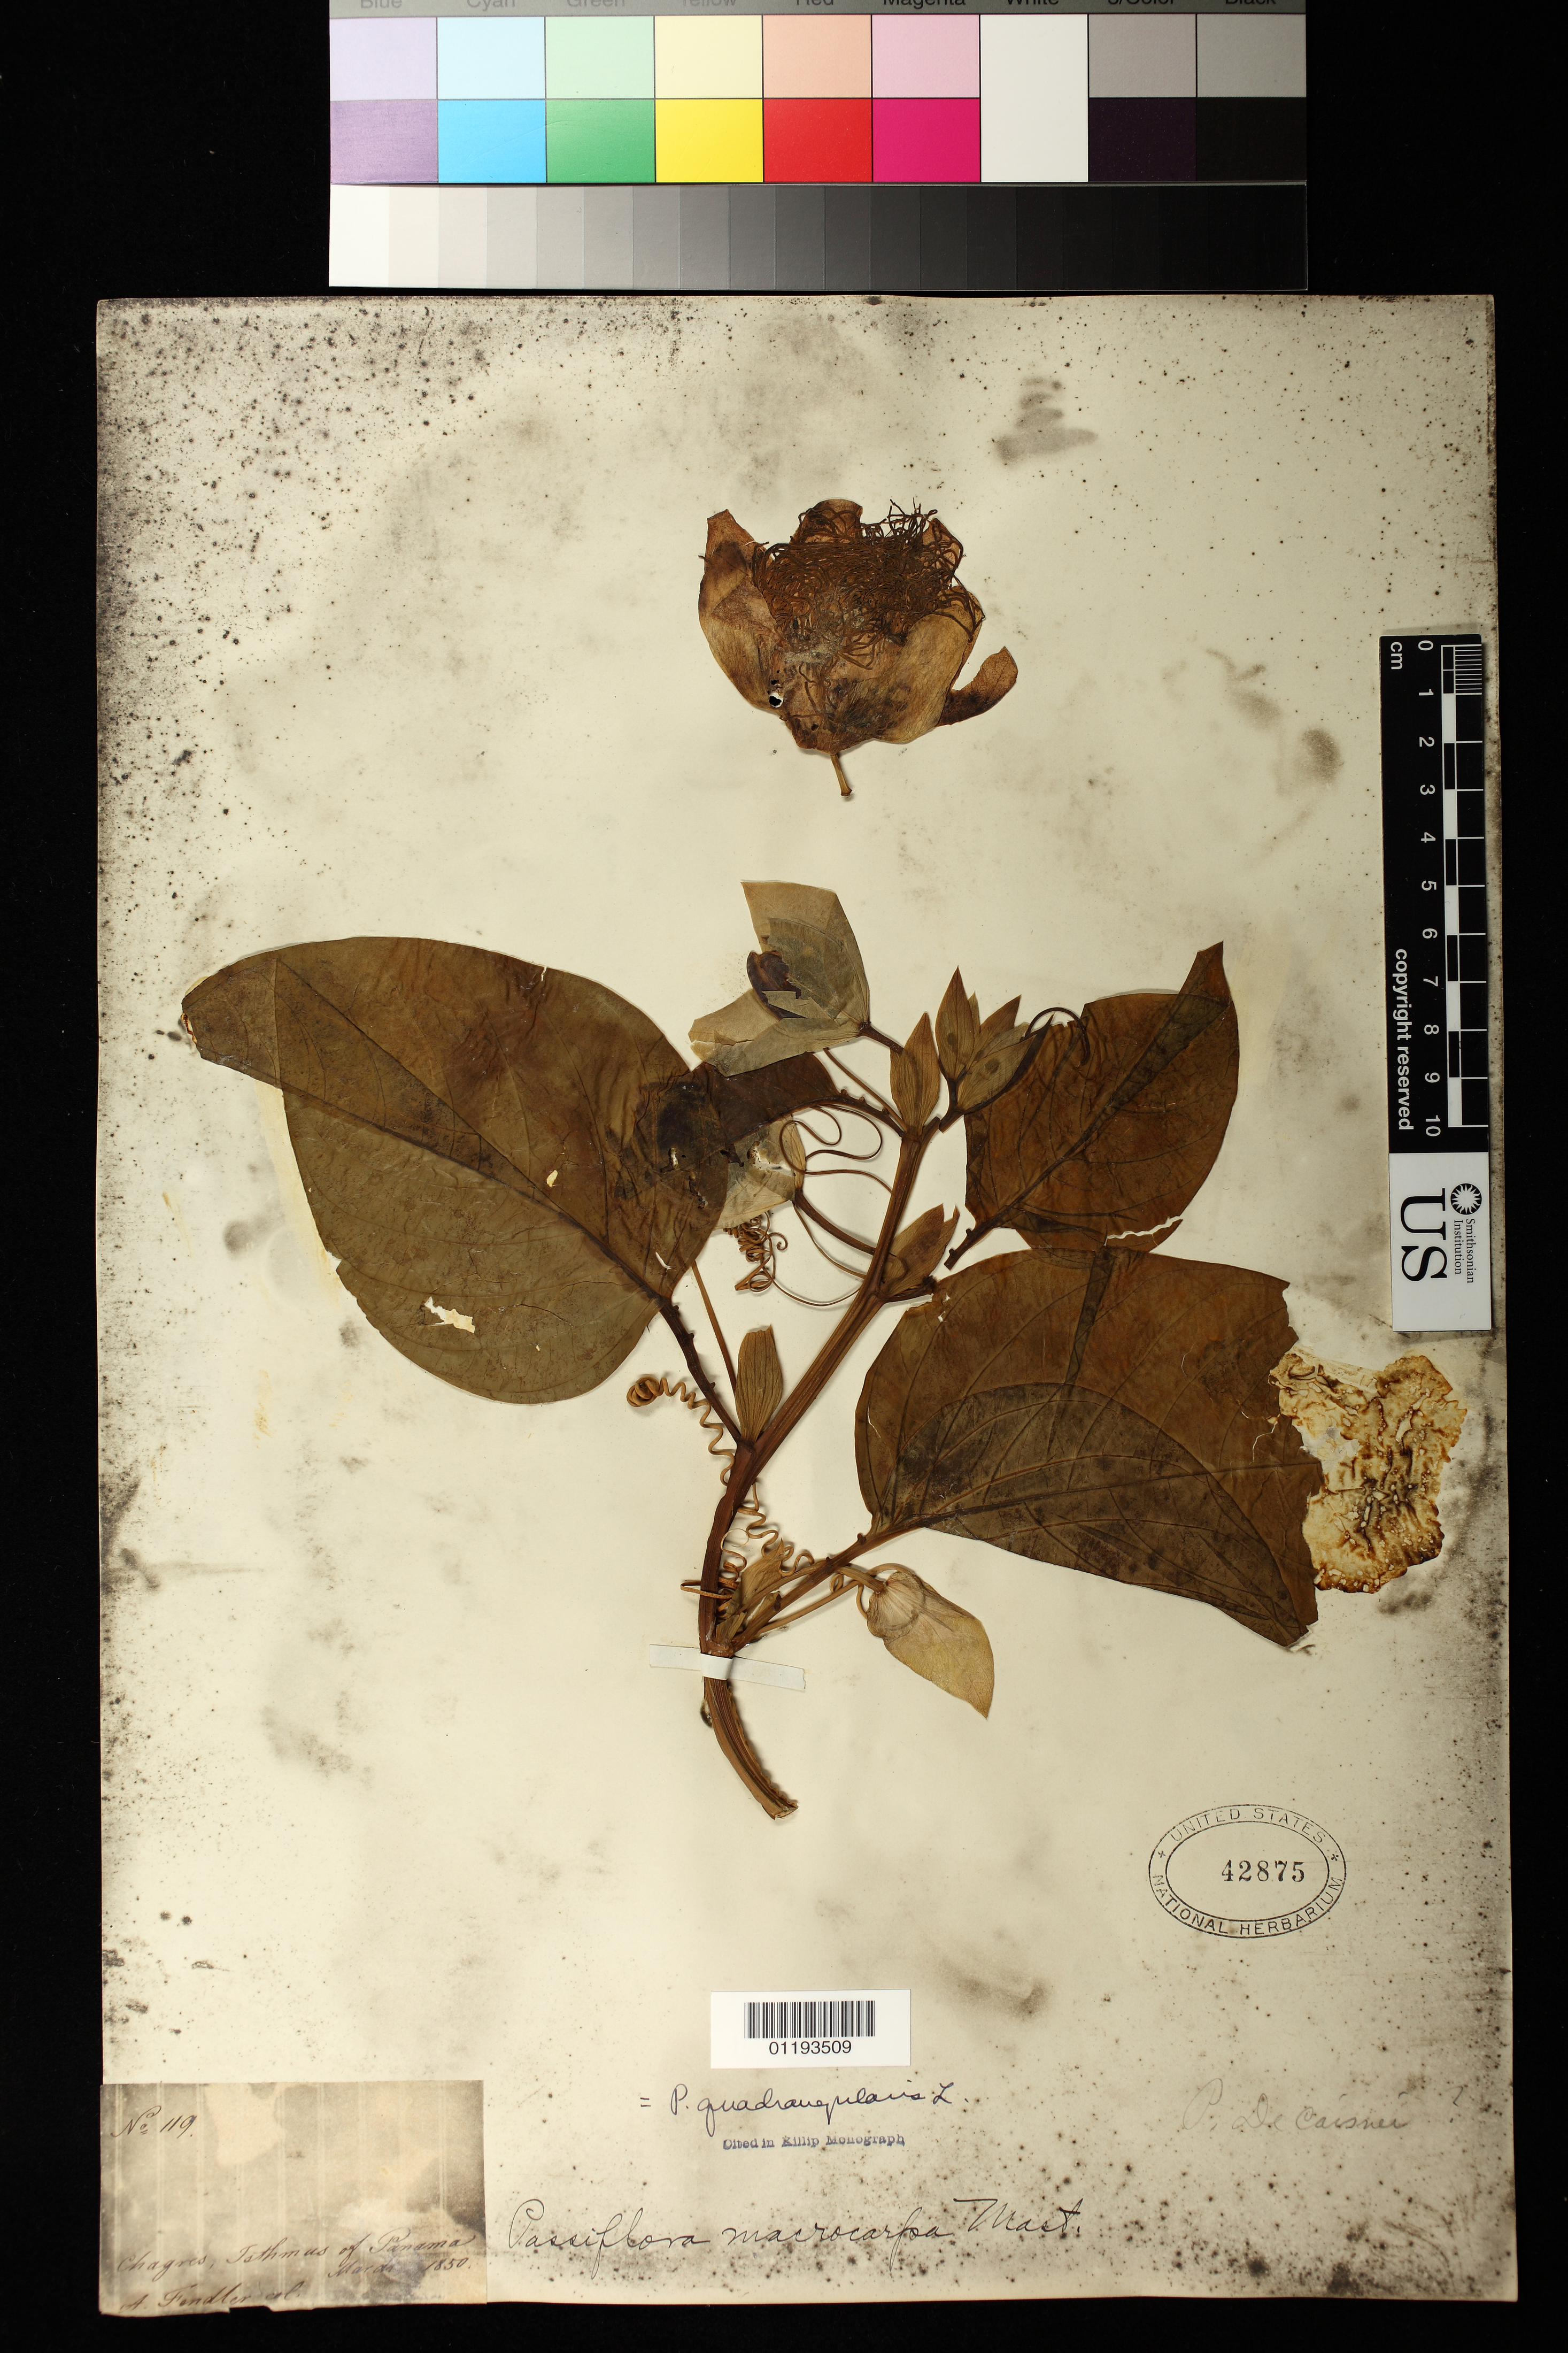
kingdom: Plantae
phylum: Tracheophyta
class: Magnoliopsida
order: Malpighiales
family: Passifloraceae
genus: Passiflora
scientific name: Passiflora quadrangularis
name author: L.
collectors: A. Fendler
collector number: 119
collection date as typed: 1850-03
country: Panama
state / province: Colón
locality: Chagres, Isthmus of Panama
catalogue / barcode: US 42875